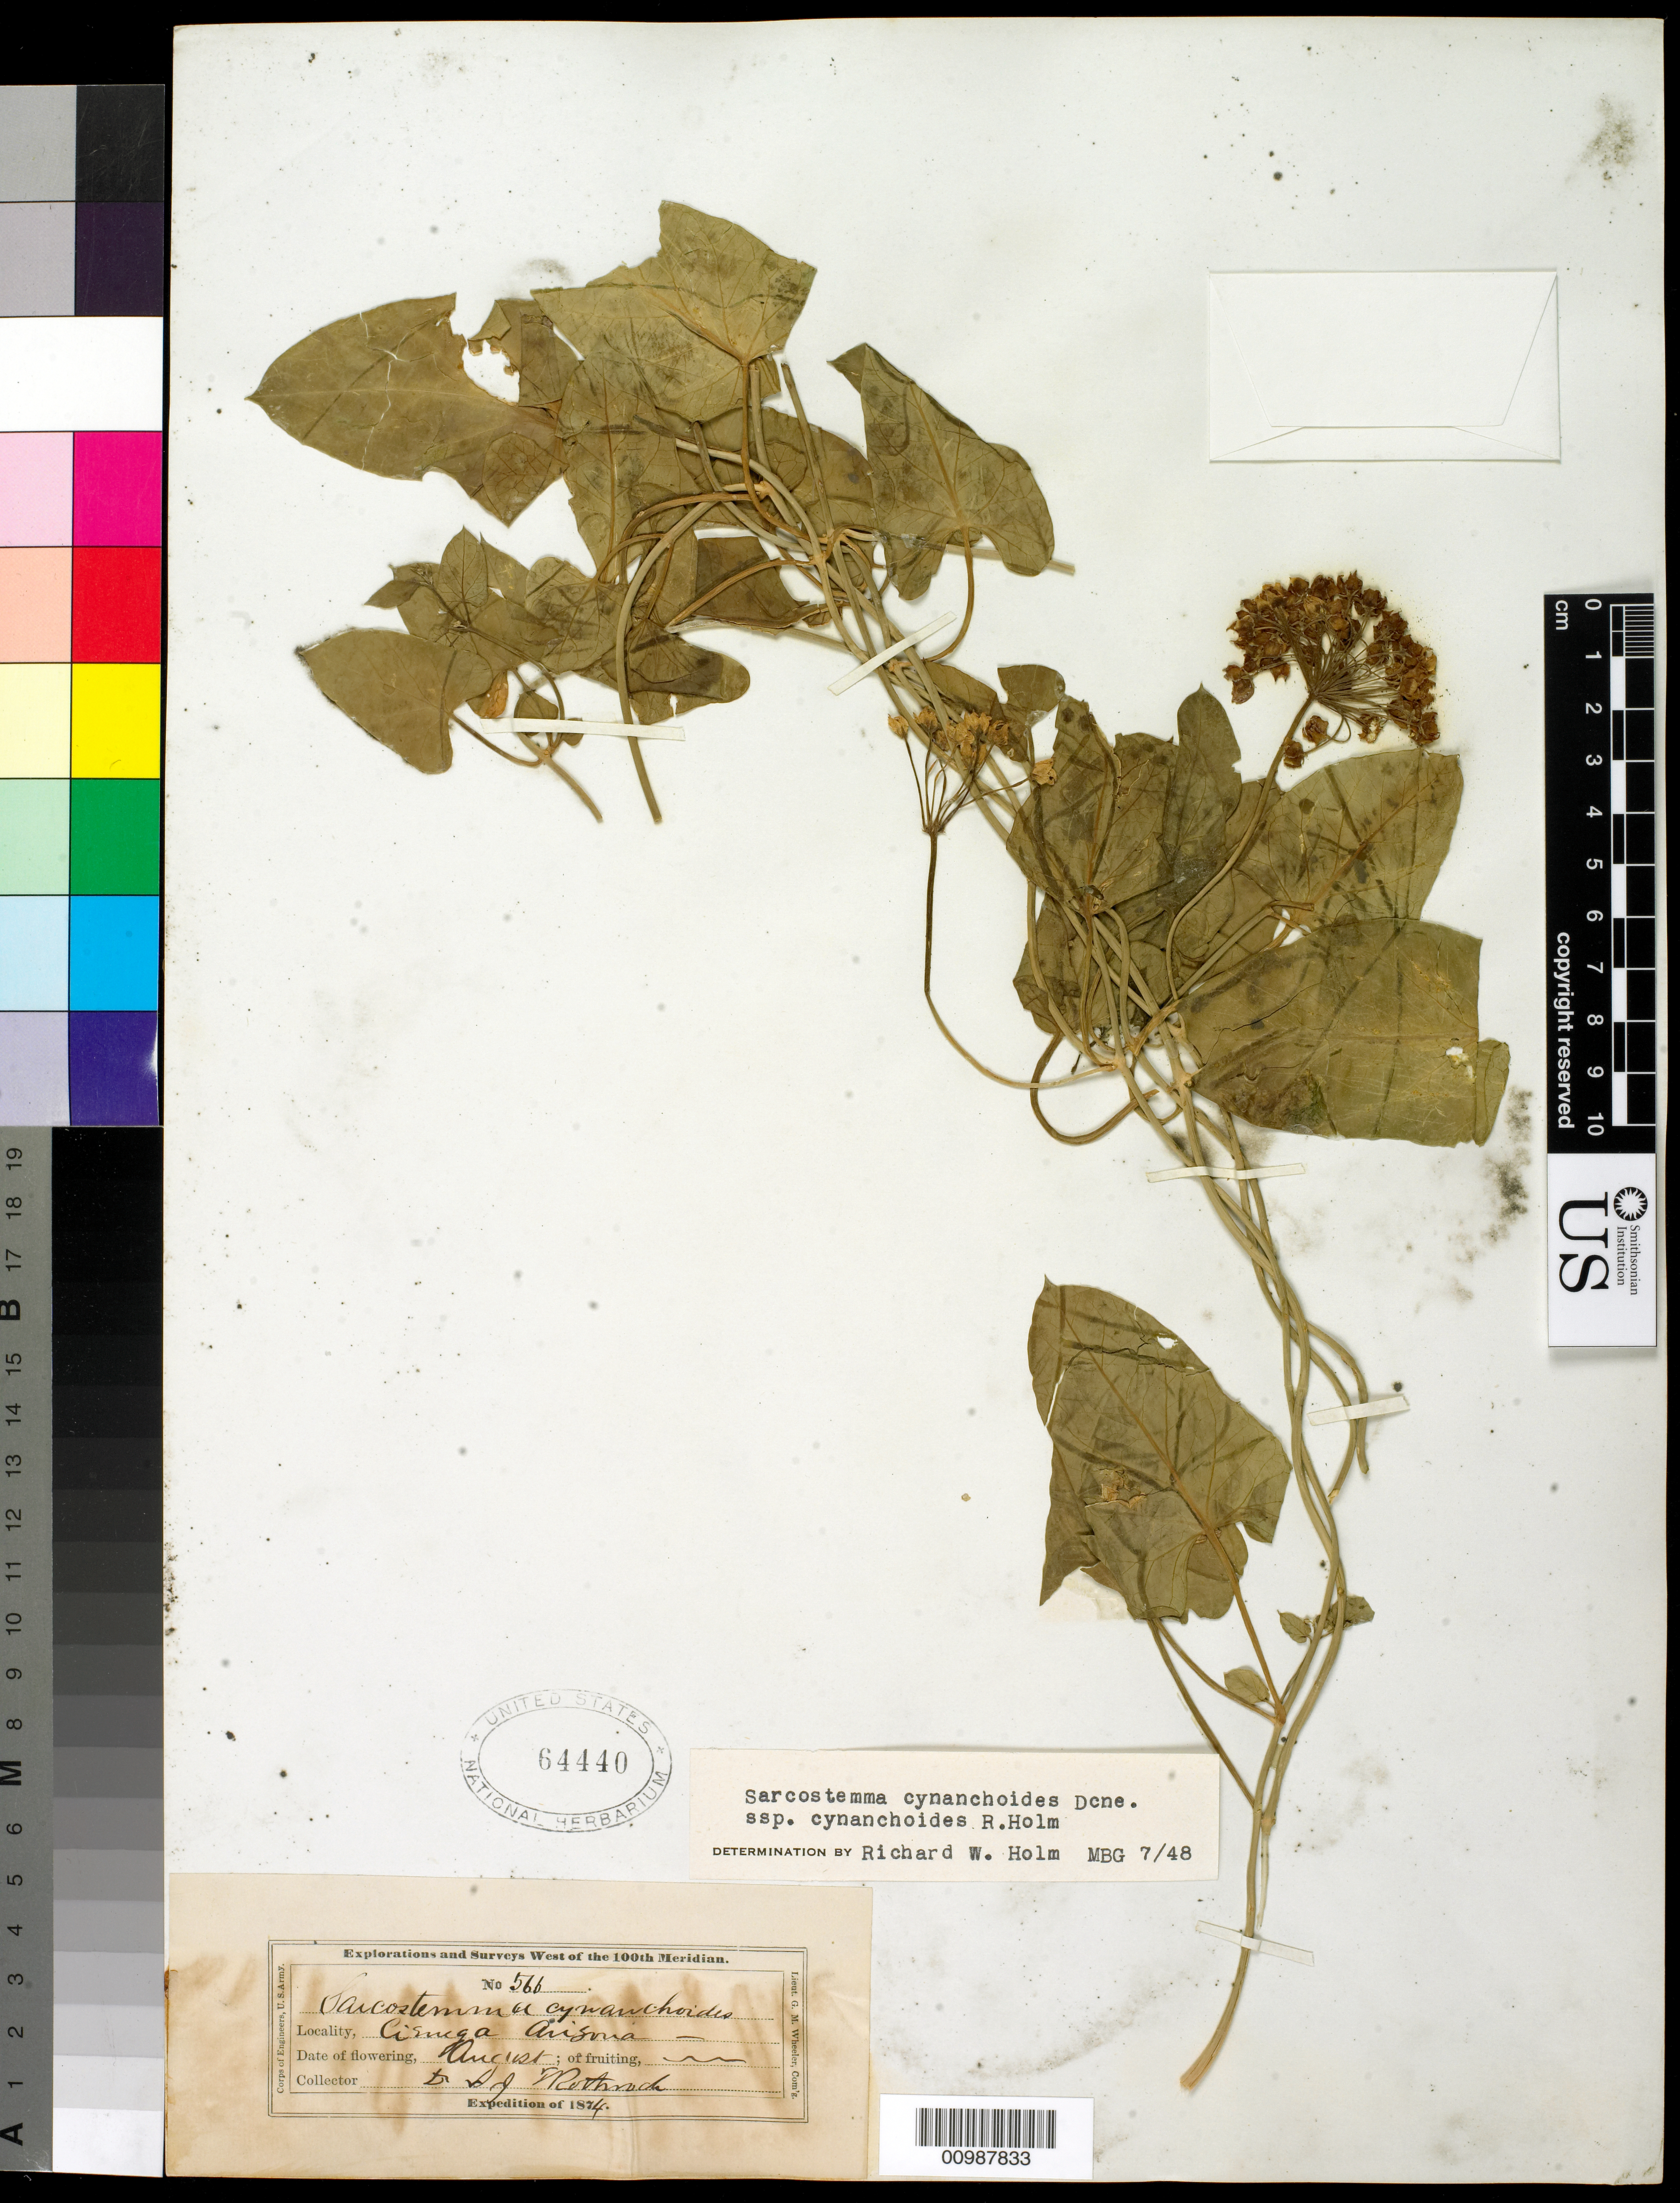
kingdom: Plantae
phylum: Tracheophyta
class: Magnoliopsida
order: Gentianales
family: Apocynaceae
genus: Sarcostemma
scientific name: Sarcostemma cynanchoides subsp. hartwegii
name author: (Vail) R.W. Holm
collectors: J. T. Rothrock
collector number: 566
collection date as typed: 1874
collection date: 1874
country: United States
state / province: Arizona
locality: Cienega.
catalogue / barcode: US 64440